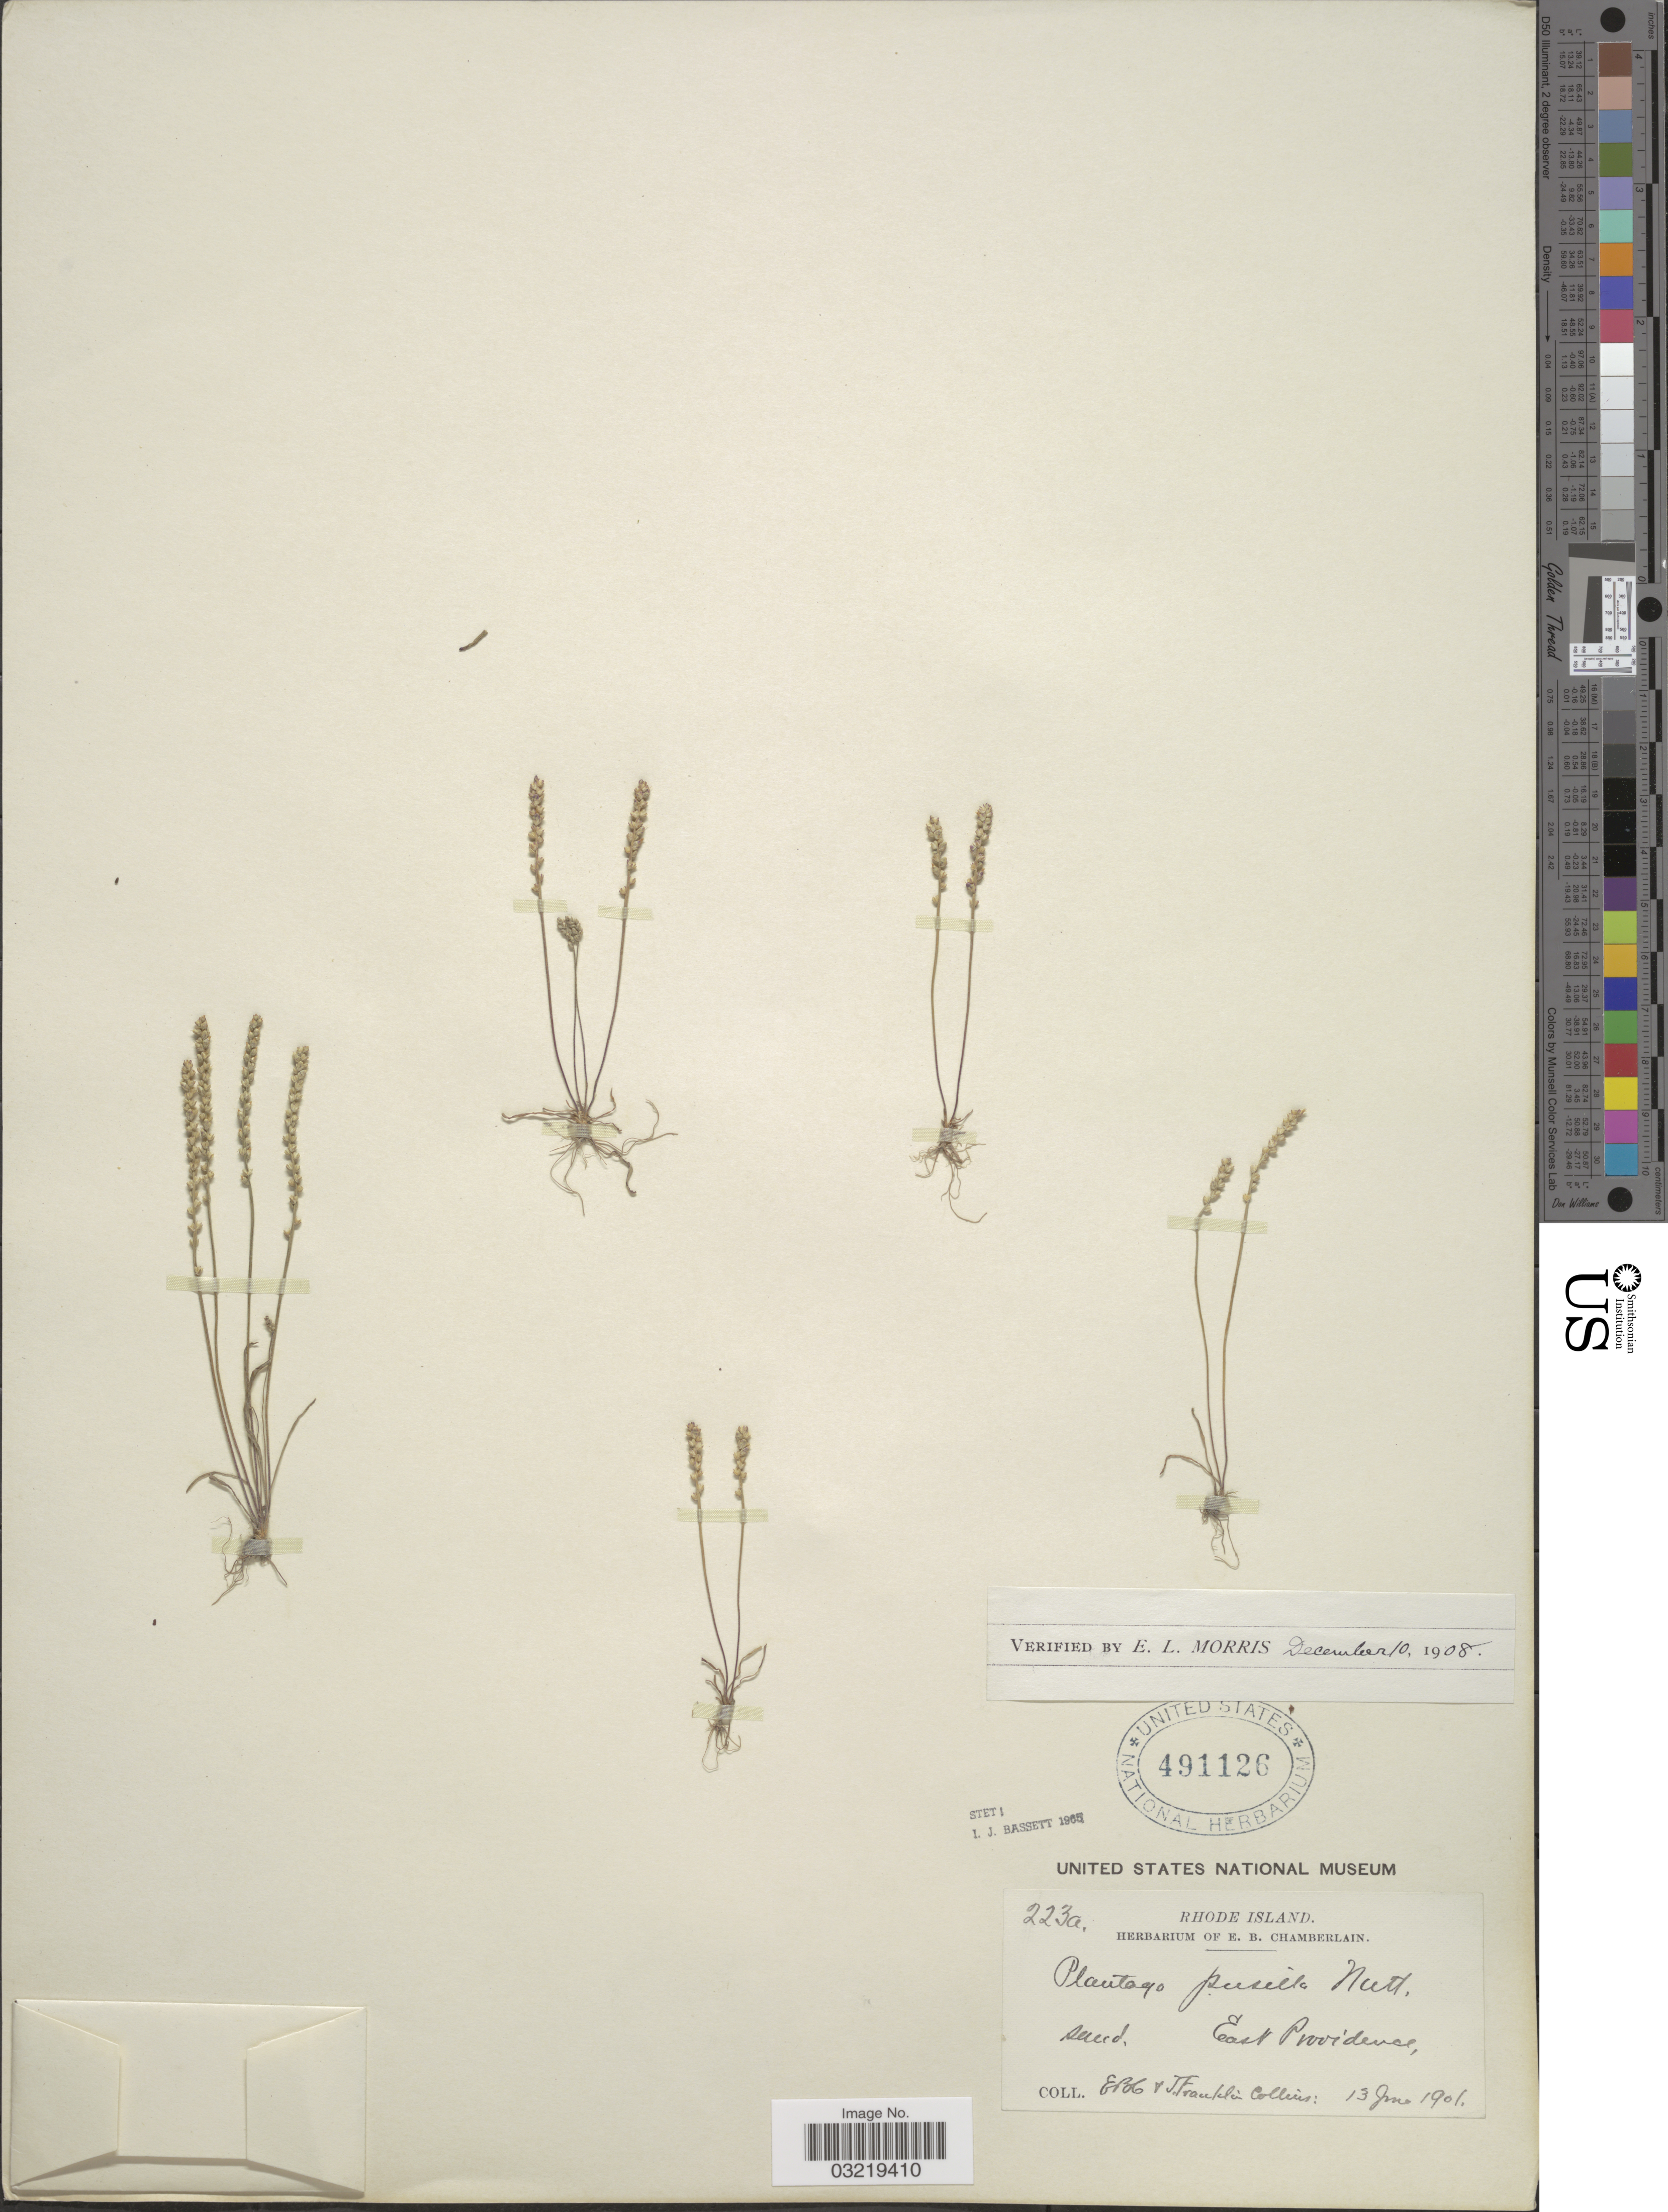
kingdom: Plantae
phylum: Tracheophyta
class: Magnoliopsida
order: Lamiales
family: Plantaginaceae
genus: Plantago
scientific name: Plantago pusilla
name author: Nutt.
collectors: E. Chamberlain & J. Collins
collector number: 223a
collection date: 1901-06-13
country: United States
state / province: Rhode Island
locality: East Providence.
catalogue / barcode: US 491126